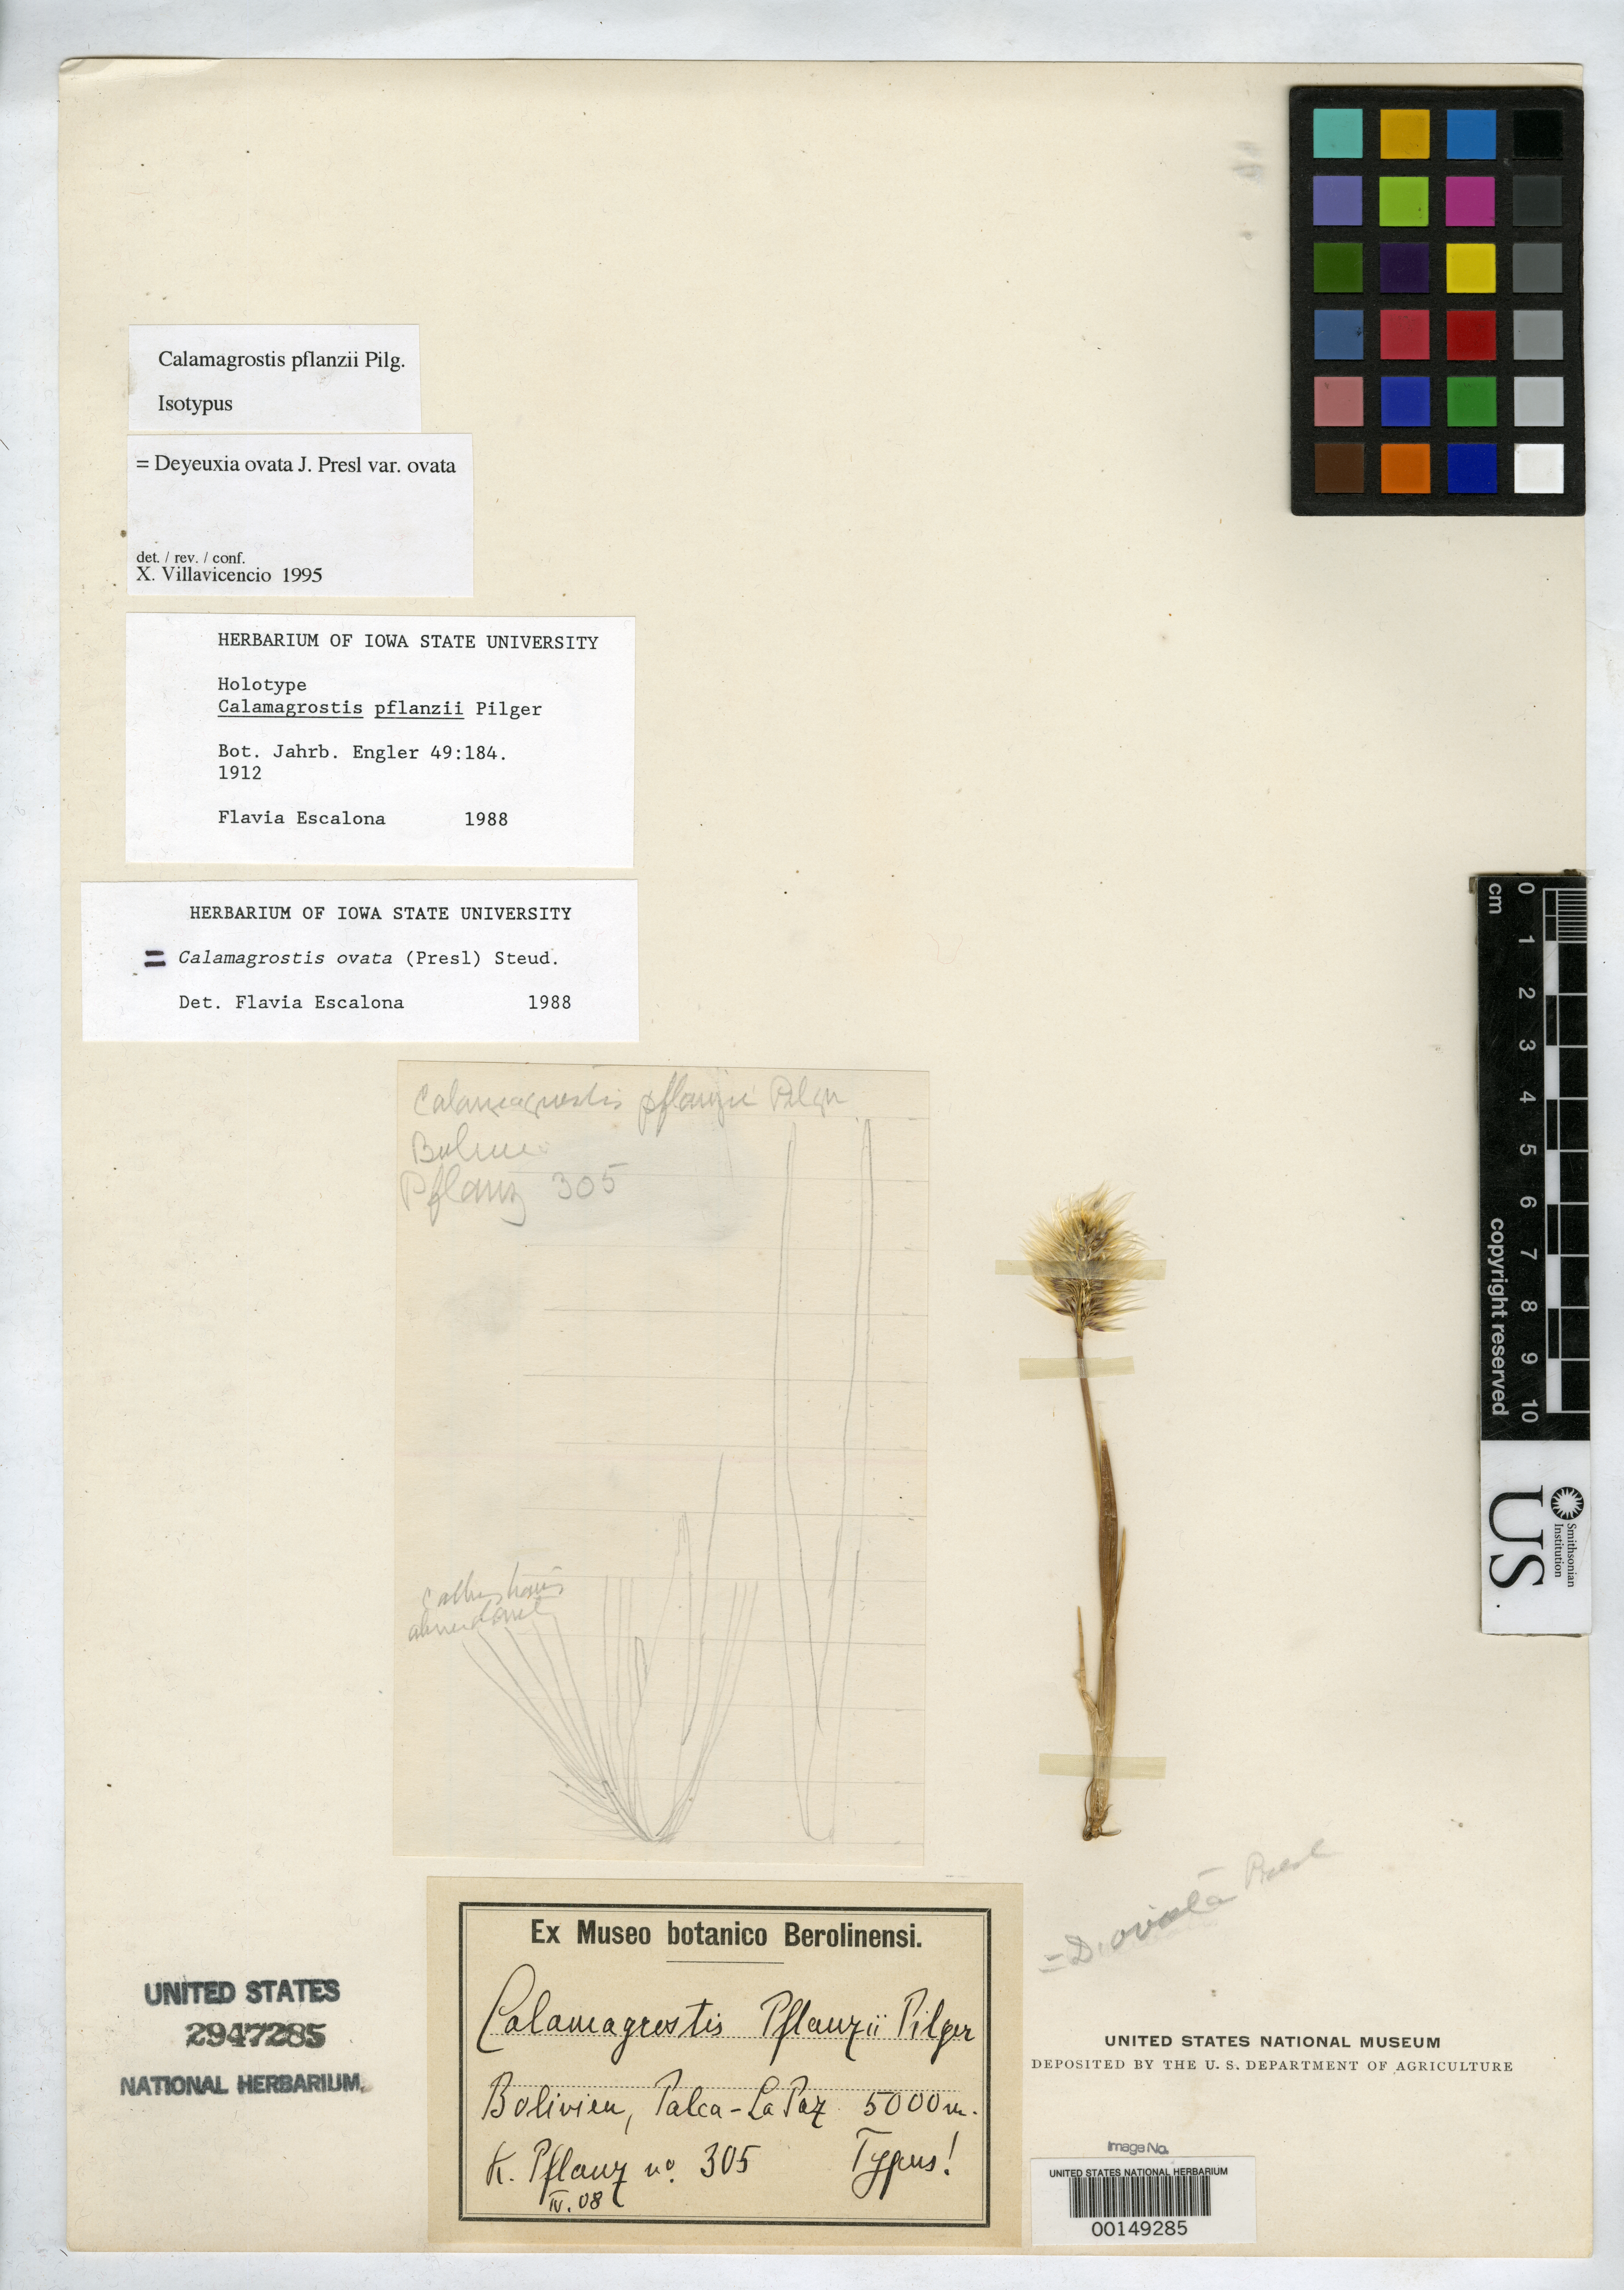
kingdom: Plantae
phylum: Tracheophyta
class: Liliopsida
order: Poales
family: Poaceae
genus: Calamagrostis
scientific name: Calamagrostis pflanzii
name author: Pilg.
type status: Holotype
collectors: K. Pflanz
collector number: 305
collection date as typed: Apr 1908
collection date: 1908-04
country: Bolivia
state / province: La Paz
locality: Palca.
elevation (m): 5000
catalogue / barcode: US 2947285